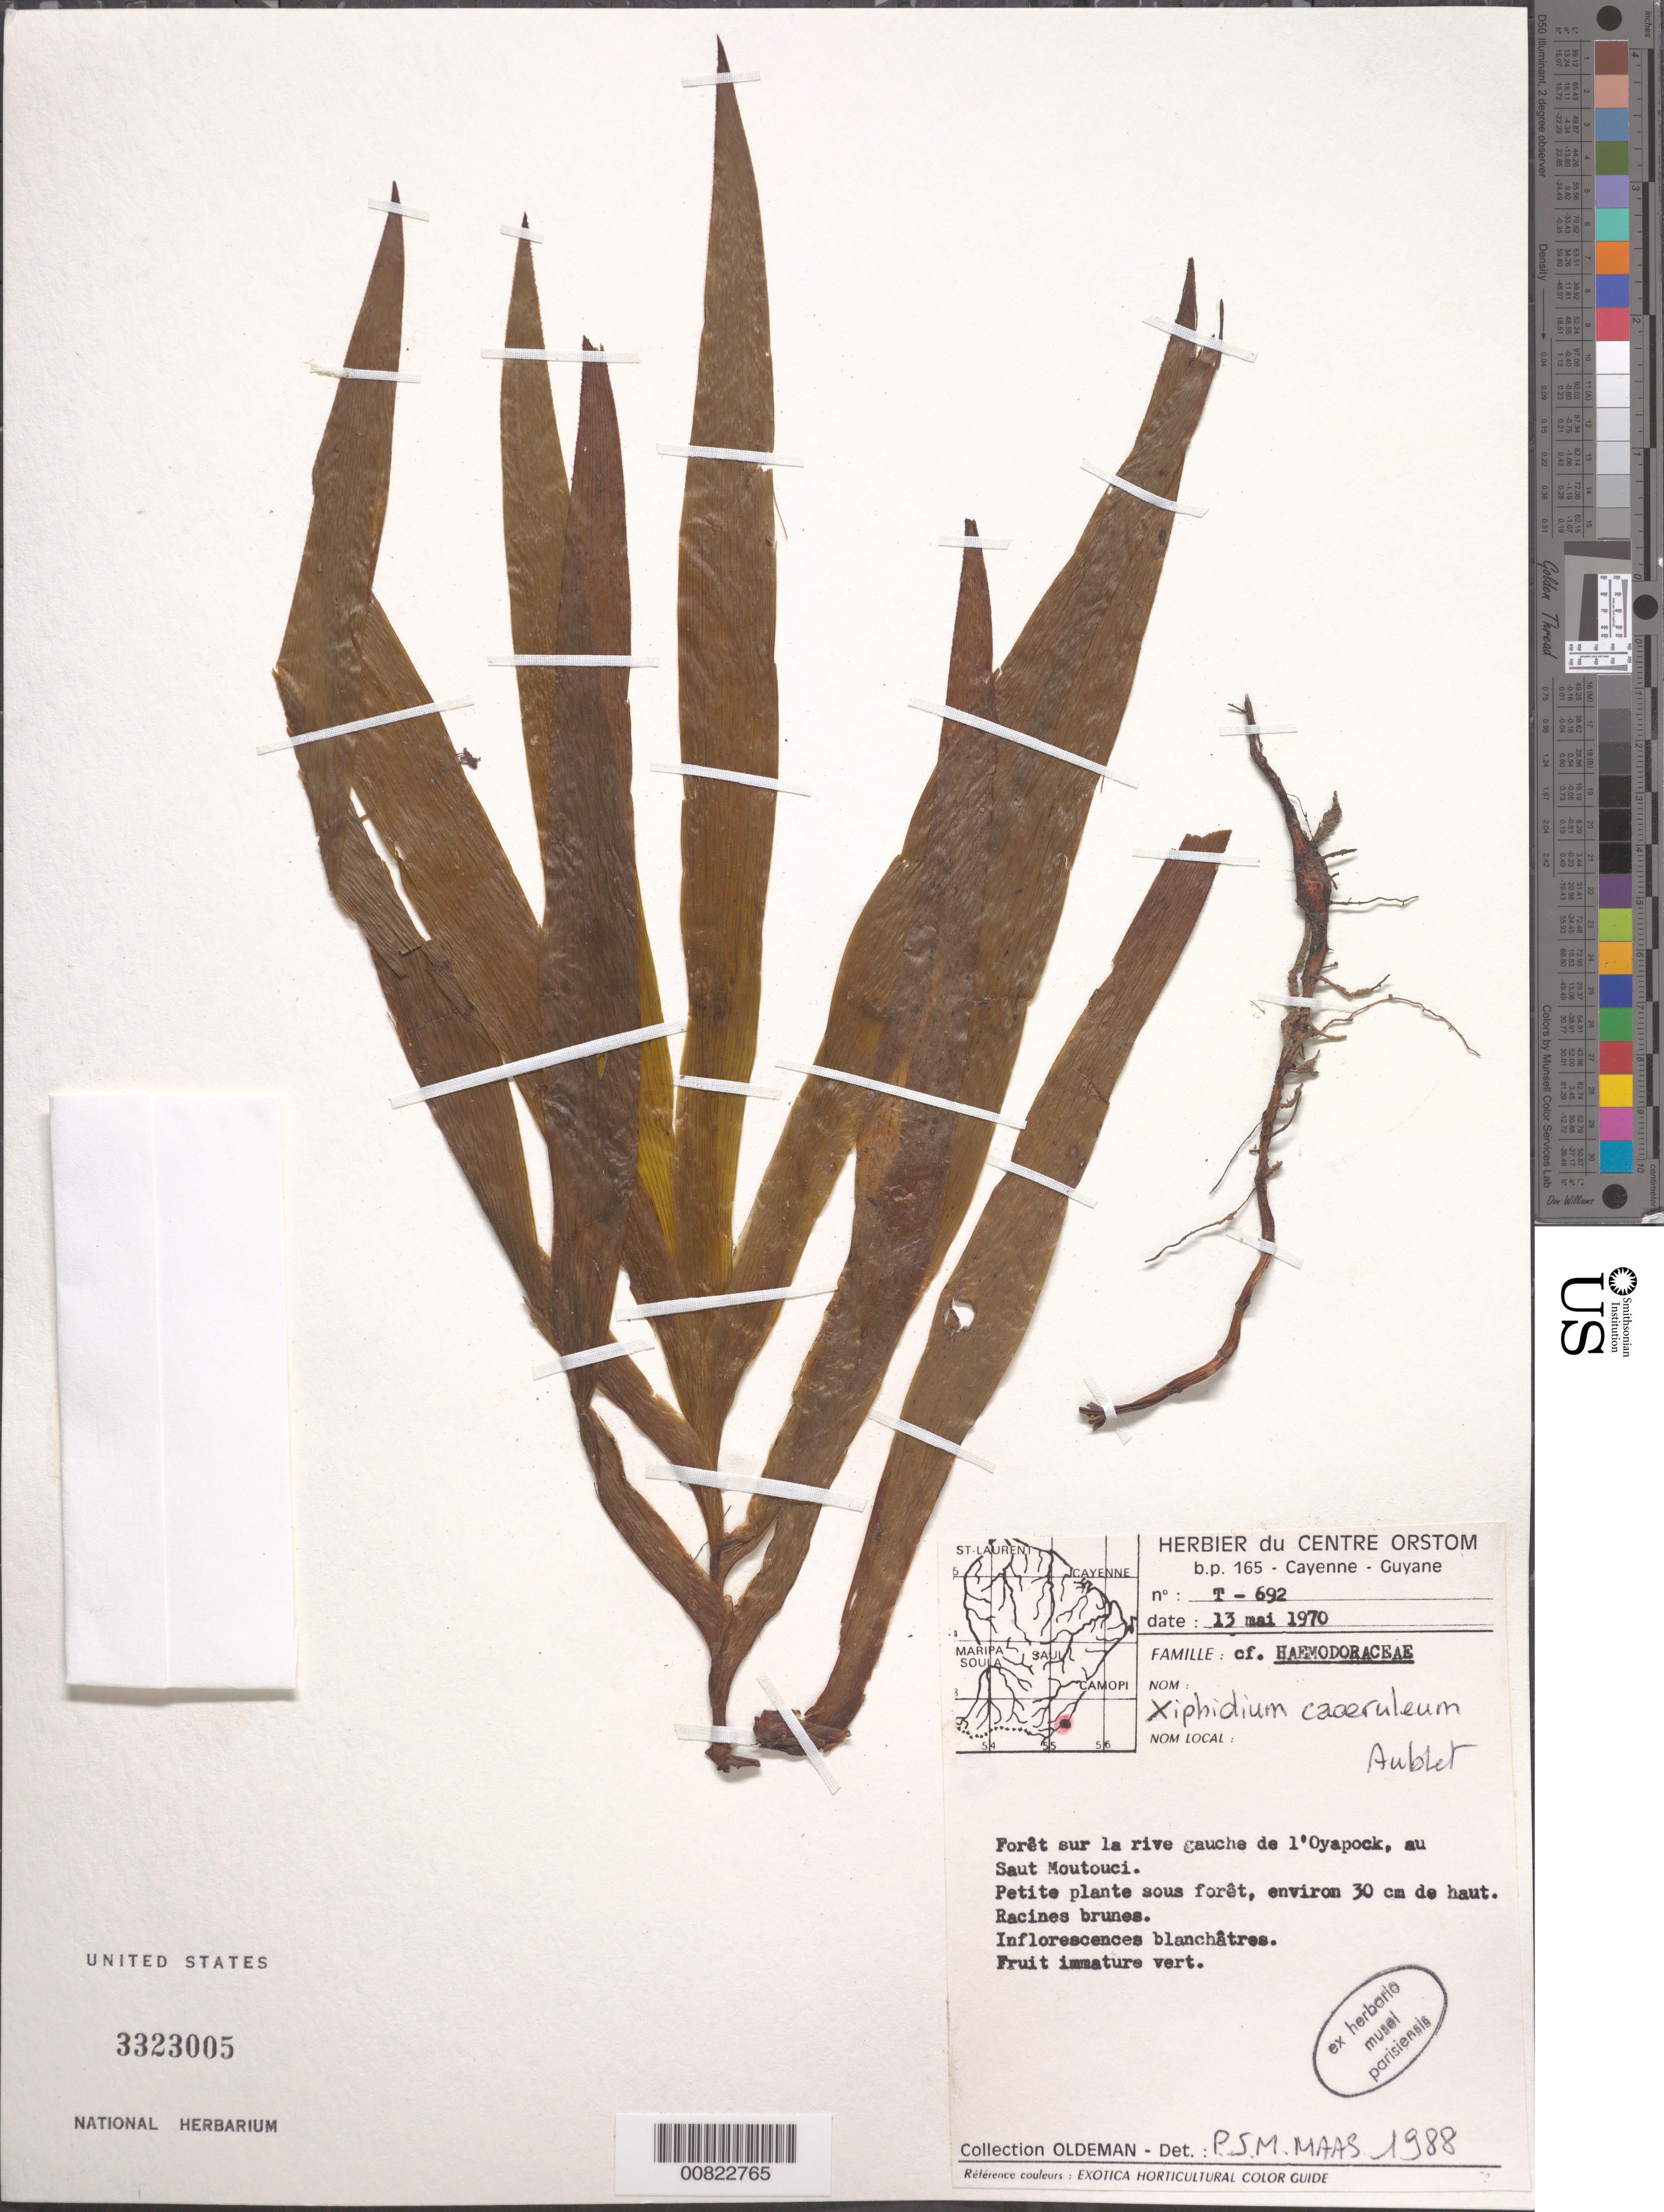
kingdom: Plantae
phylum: Tracheophyta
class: Liliopsida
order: Commelinales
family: Haemodoraceae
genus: Xiphidium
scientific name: Xiphidium caeruleum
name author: Aubl.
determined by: Maas, Paul J. M.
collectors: R. Oldeman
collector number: T 692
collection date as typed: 13-May-70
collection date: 1970-05-13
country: French Guiana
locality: Oyapock, au Saut Moutouci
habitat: Forêt sur la rive gauche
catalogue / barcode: US 3323005